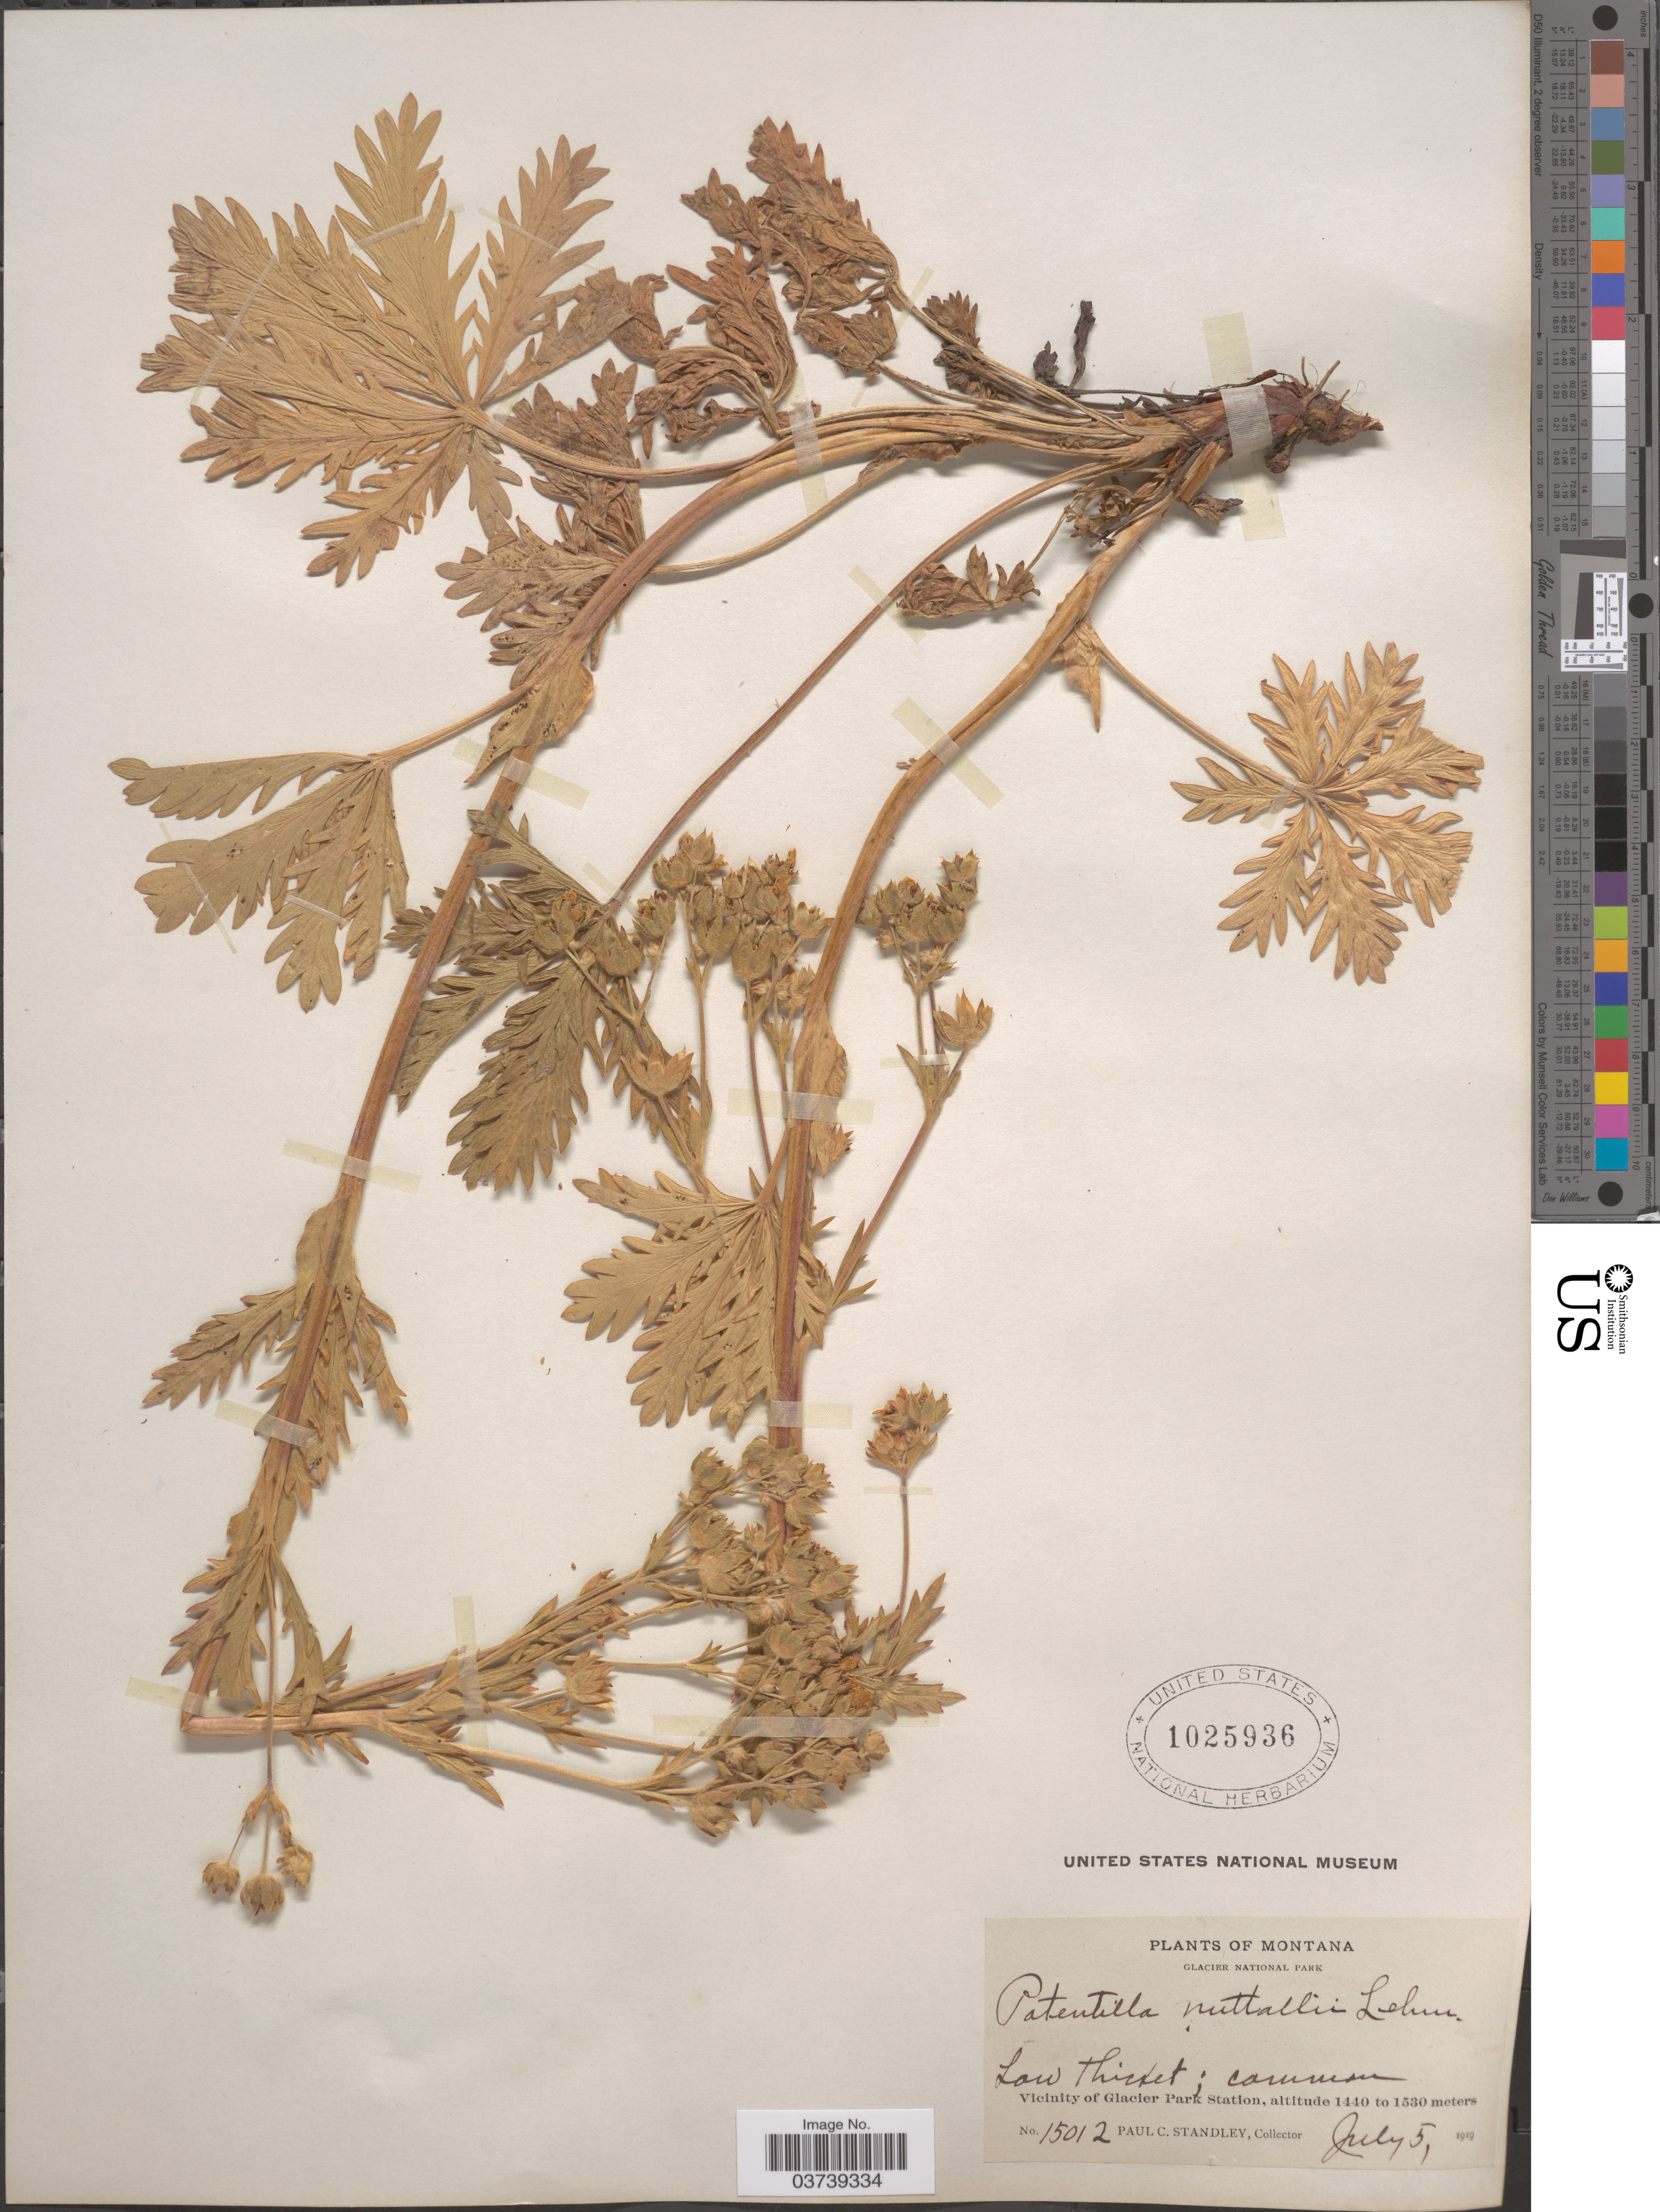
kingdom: Plantae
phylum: Tracheophyta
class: Magnoliopsida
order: Rosales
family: Rosaceae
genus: Potentilla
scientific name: Potentilla gracilis var. fastigiata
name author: (Nutt.) S. Watson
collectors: P. C. Standley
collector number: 15012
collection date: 1919-07-05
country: United States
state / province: Montana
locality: Glacier National Park. Vicinity of Glacier Park Station.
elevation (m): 1440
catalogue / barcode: US 1025936